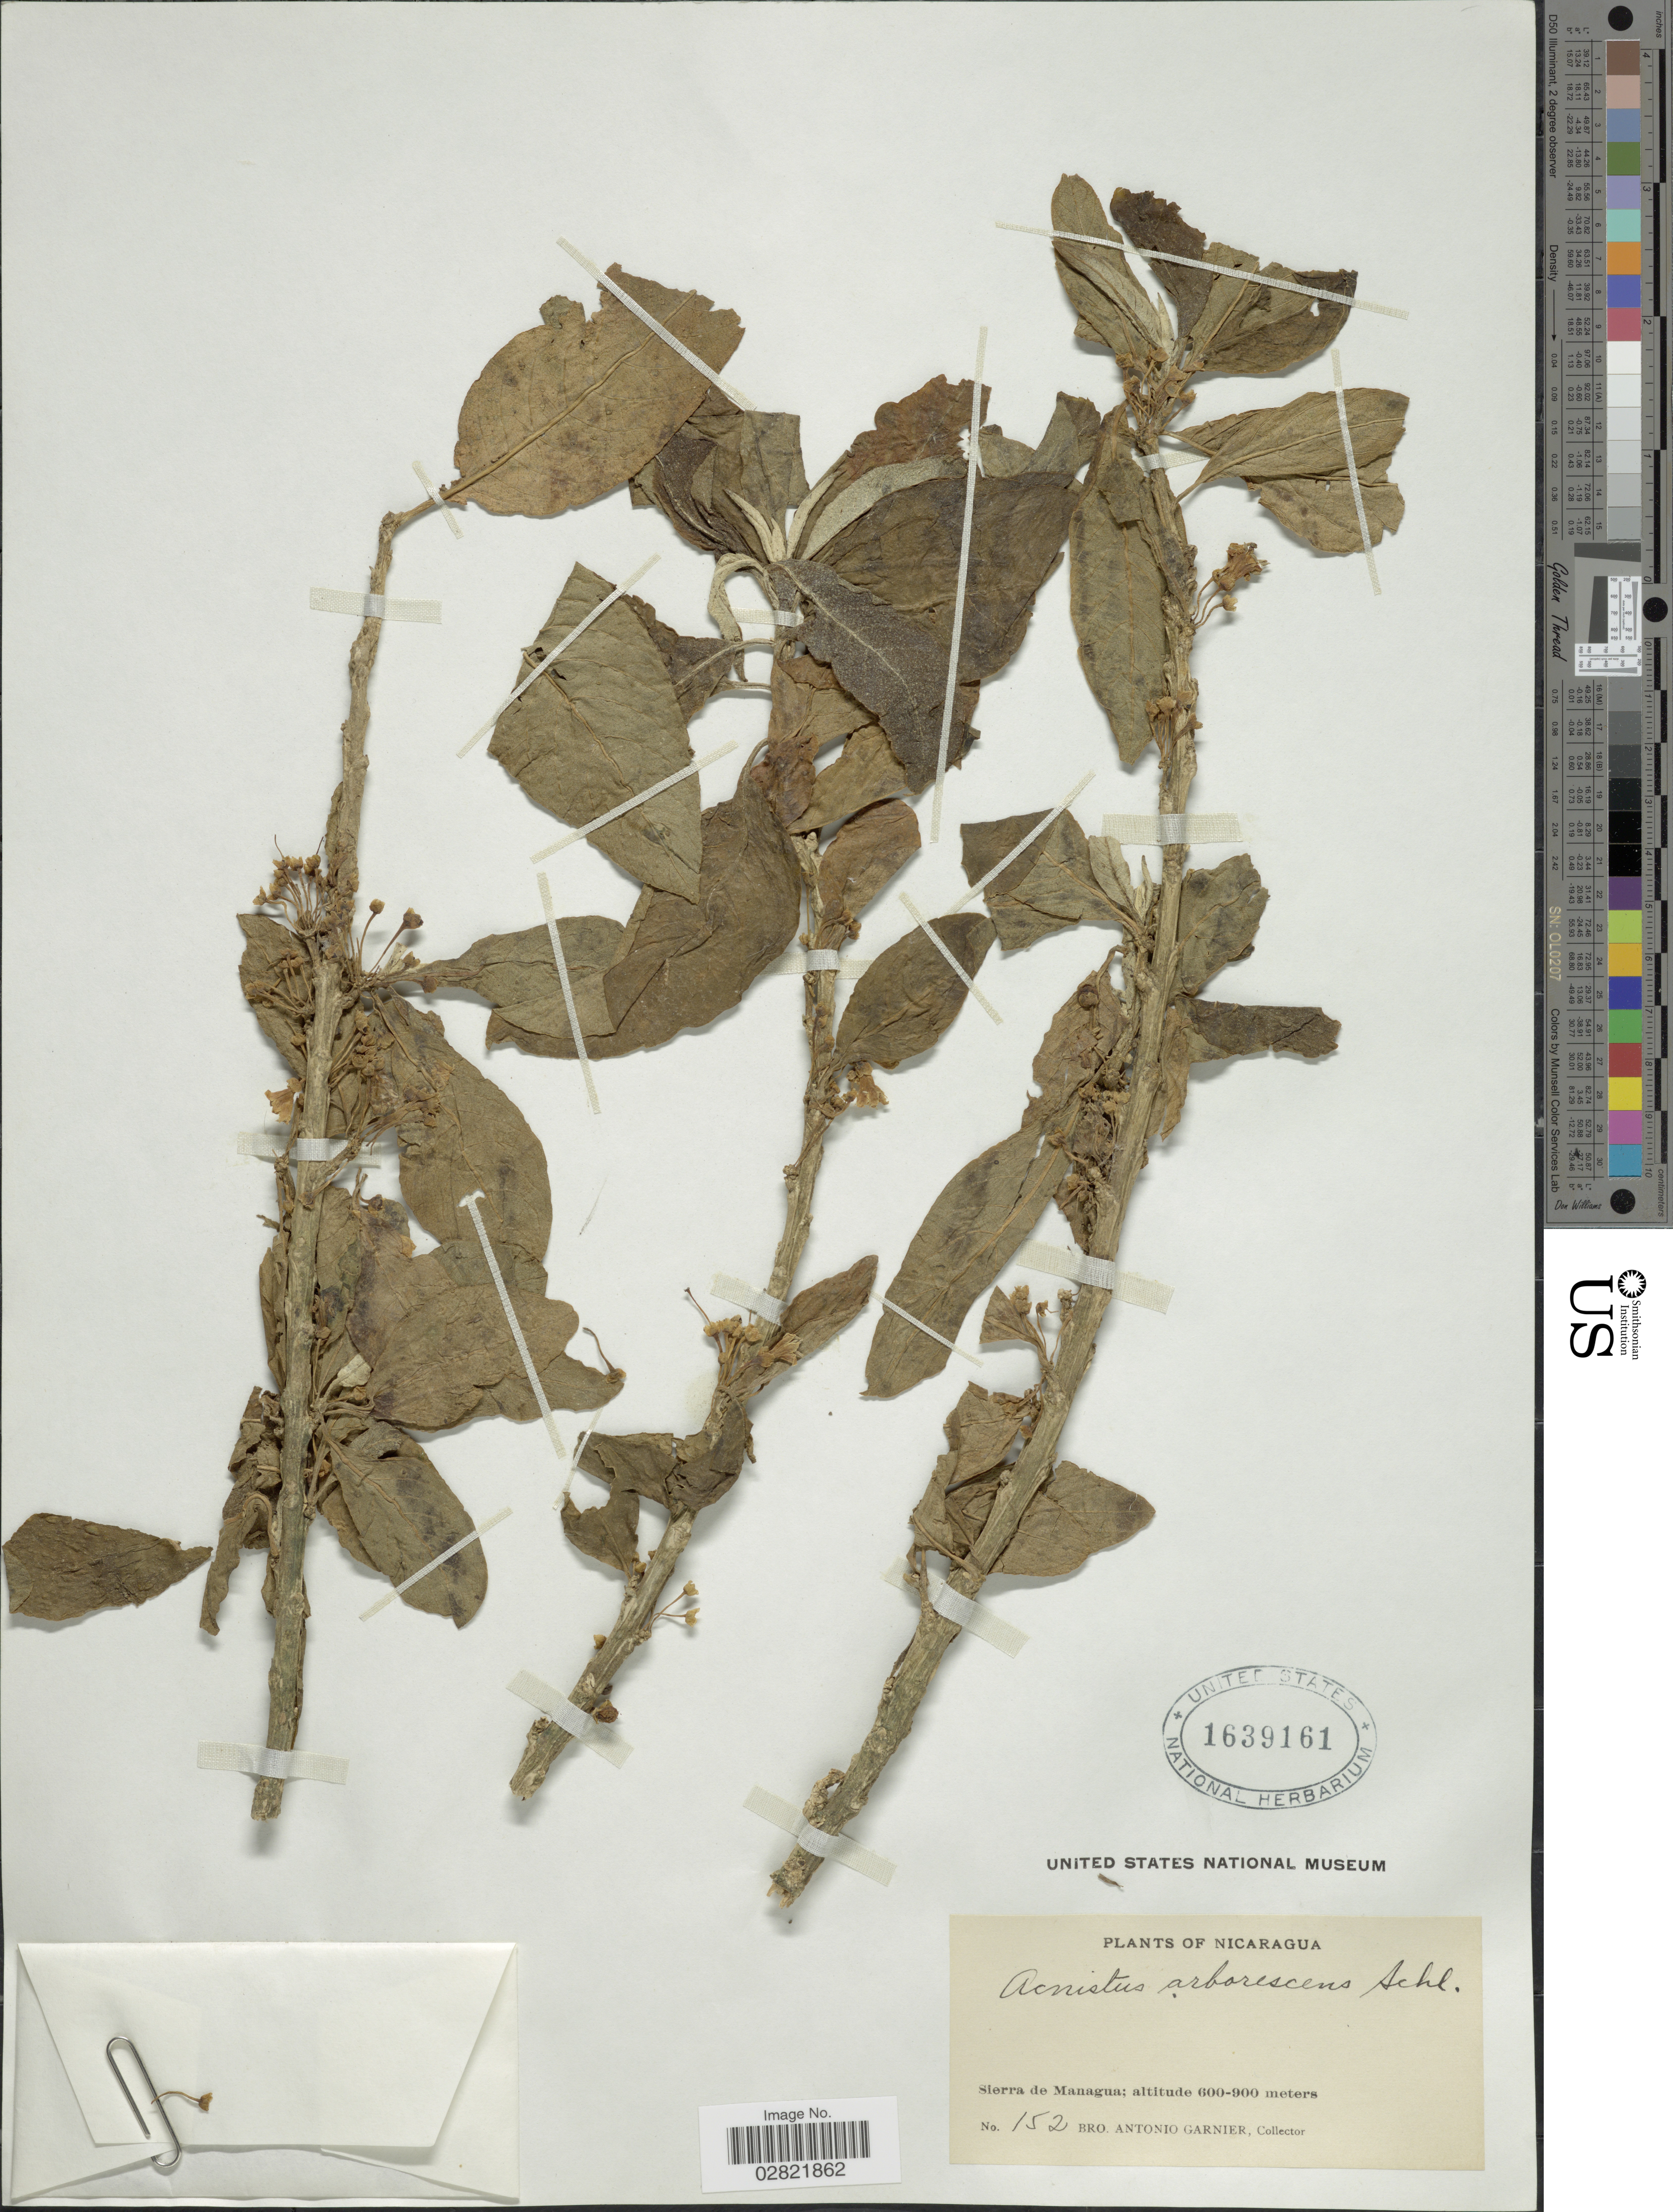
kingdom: Plantae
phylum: Tracheophyta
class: Magnoliopsida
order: Solanales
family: Solanaceae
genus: Acnistus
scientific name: Acnistus arborescens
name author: (L.) Schltdl.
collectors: Bro. A. Garnier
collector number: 152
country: Nicaragua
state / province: Managua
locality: Sierra de Managua.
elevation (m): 600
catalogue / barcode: US 1639161